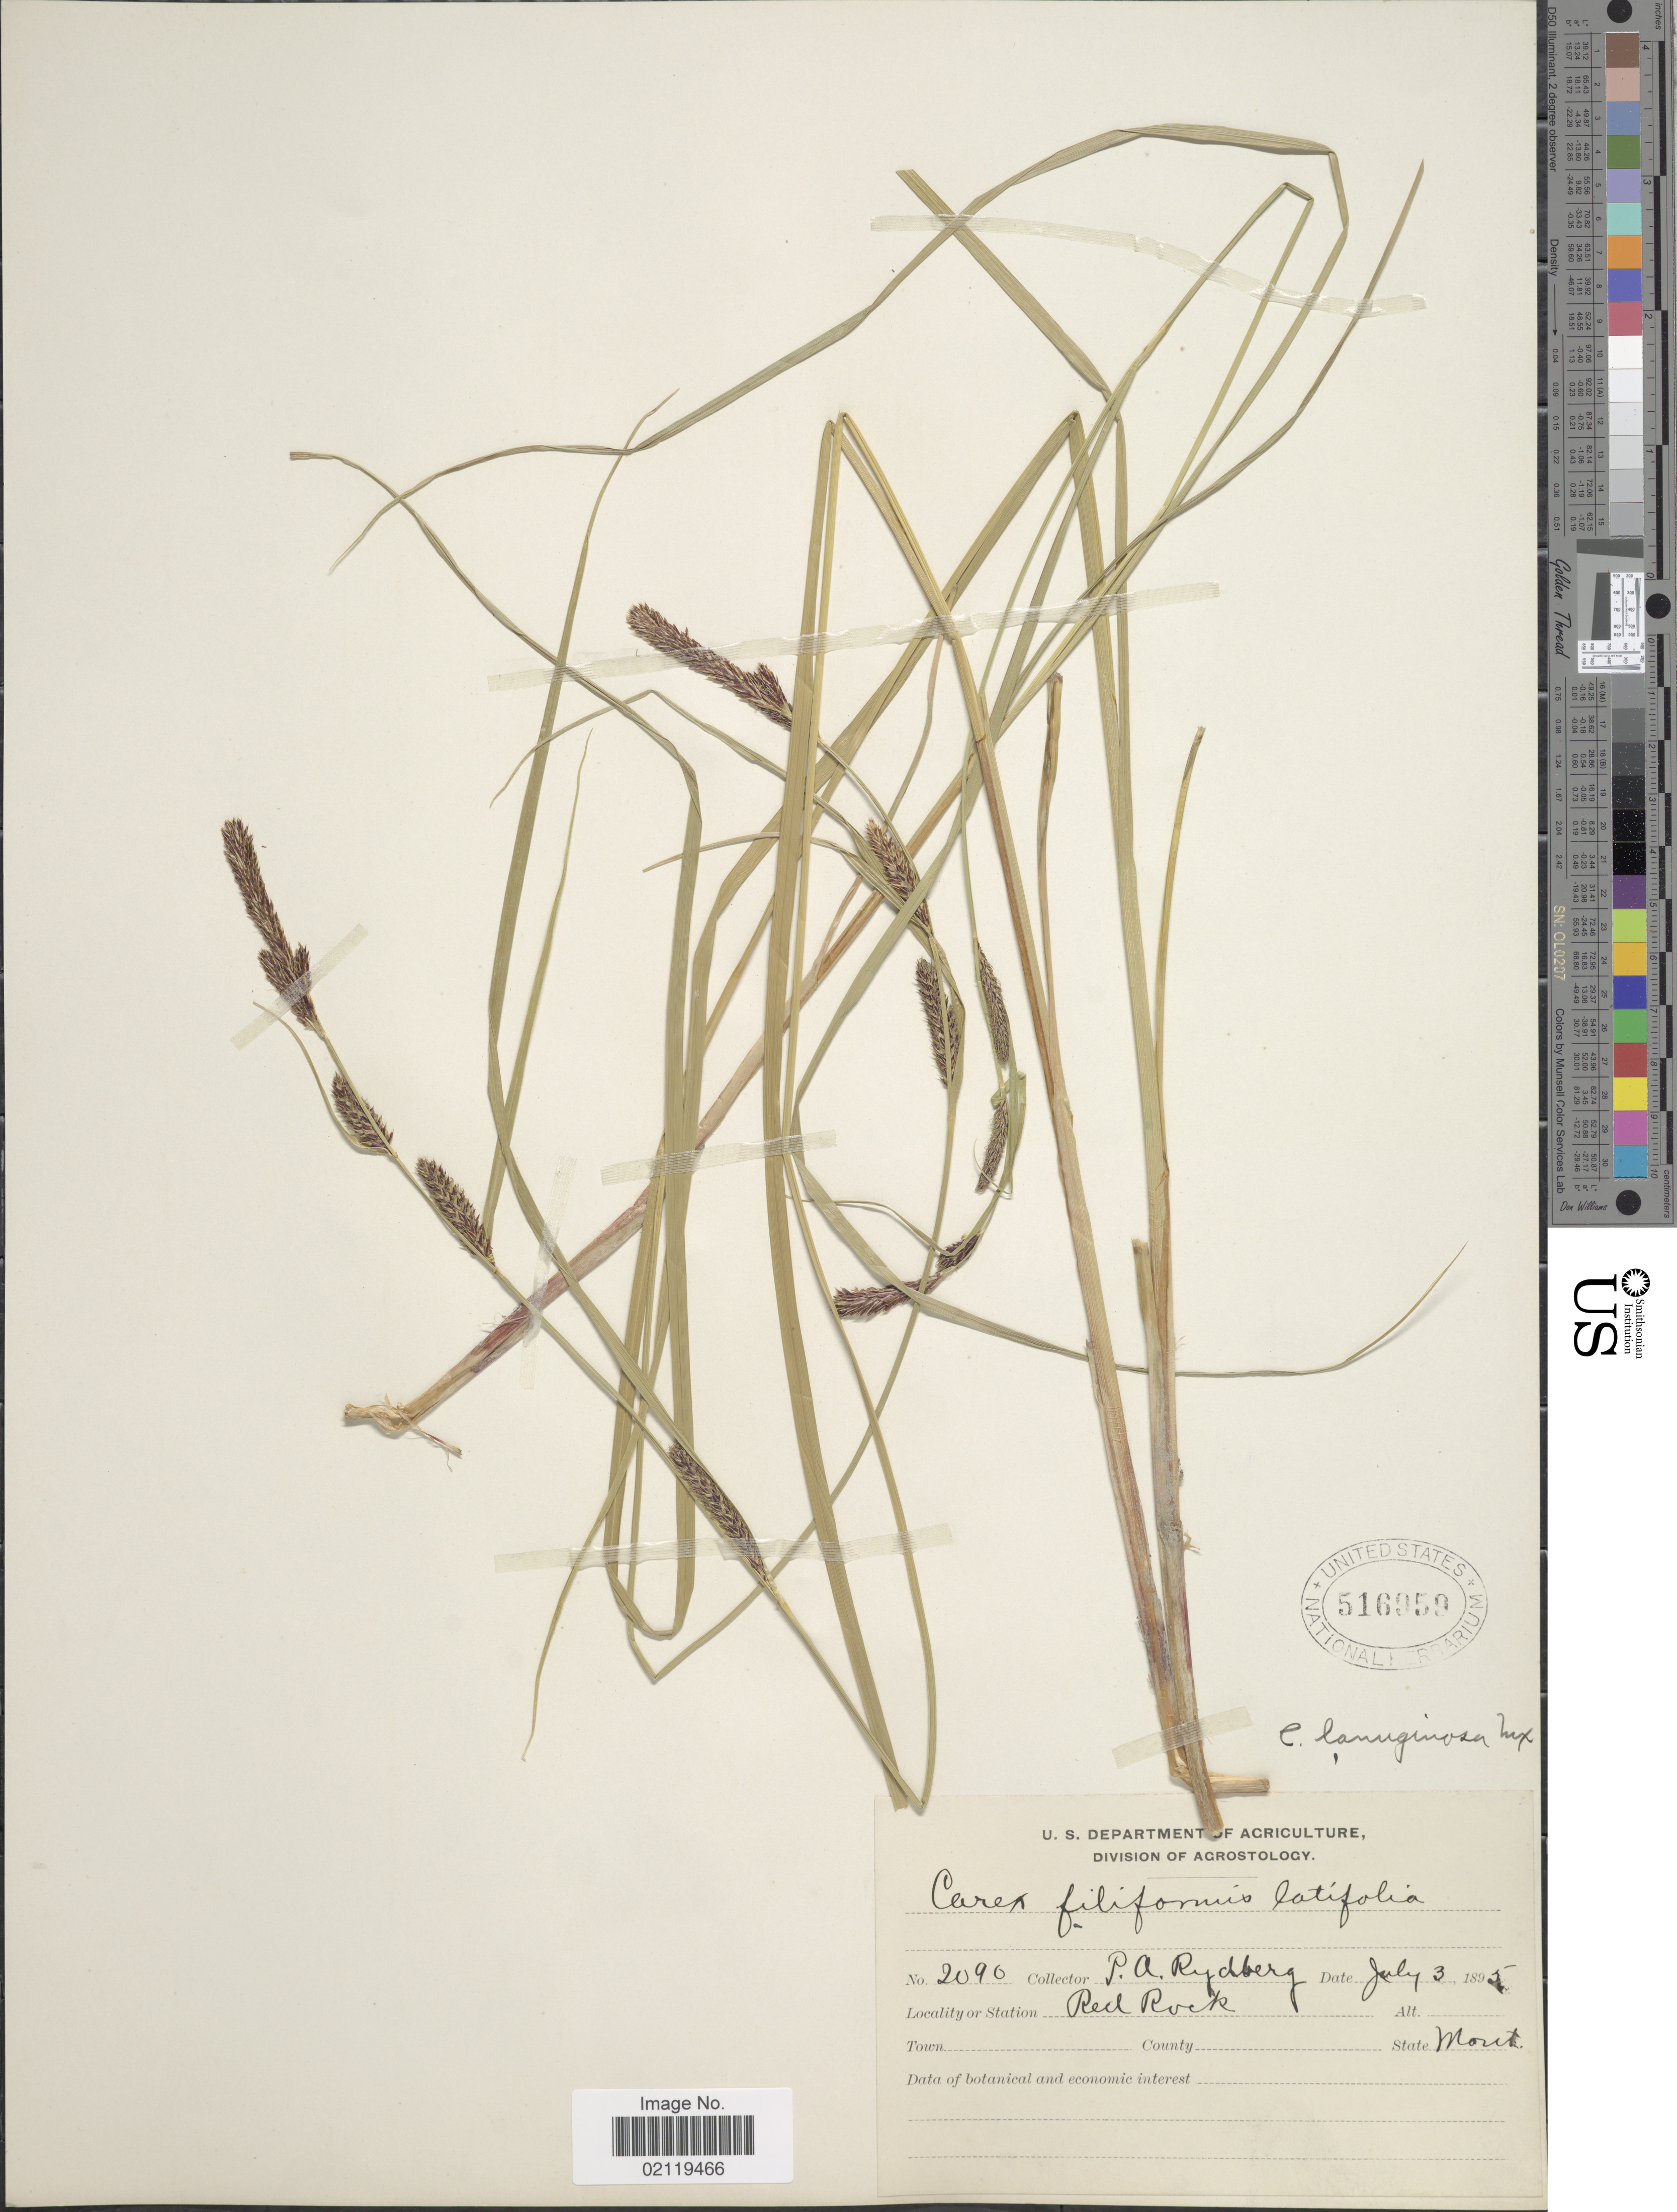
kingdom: Plantae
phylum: Tracheophyta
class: Liliopsida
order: Poales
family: Cyperaceae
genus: Carex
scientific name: Carex pellita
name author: Muhl. ex Willd.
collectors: P. A. Rydberg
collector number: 2090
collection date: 1895-07-03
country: United States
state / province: Montana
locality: Red Rock.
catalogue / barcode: US 516959